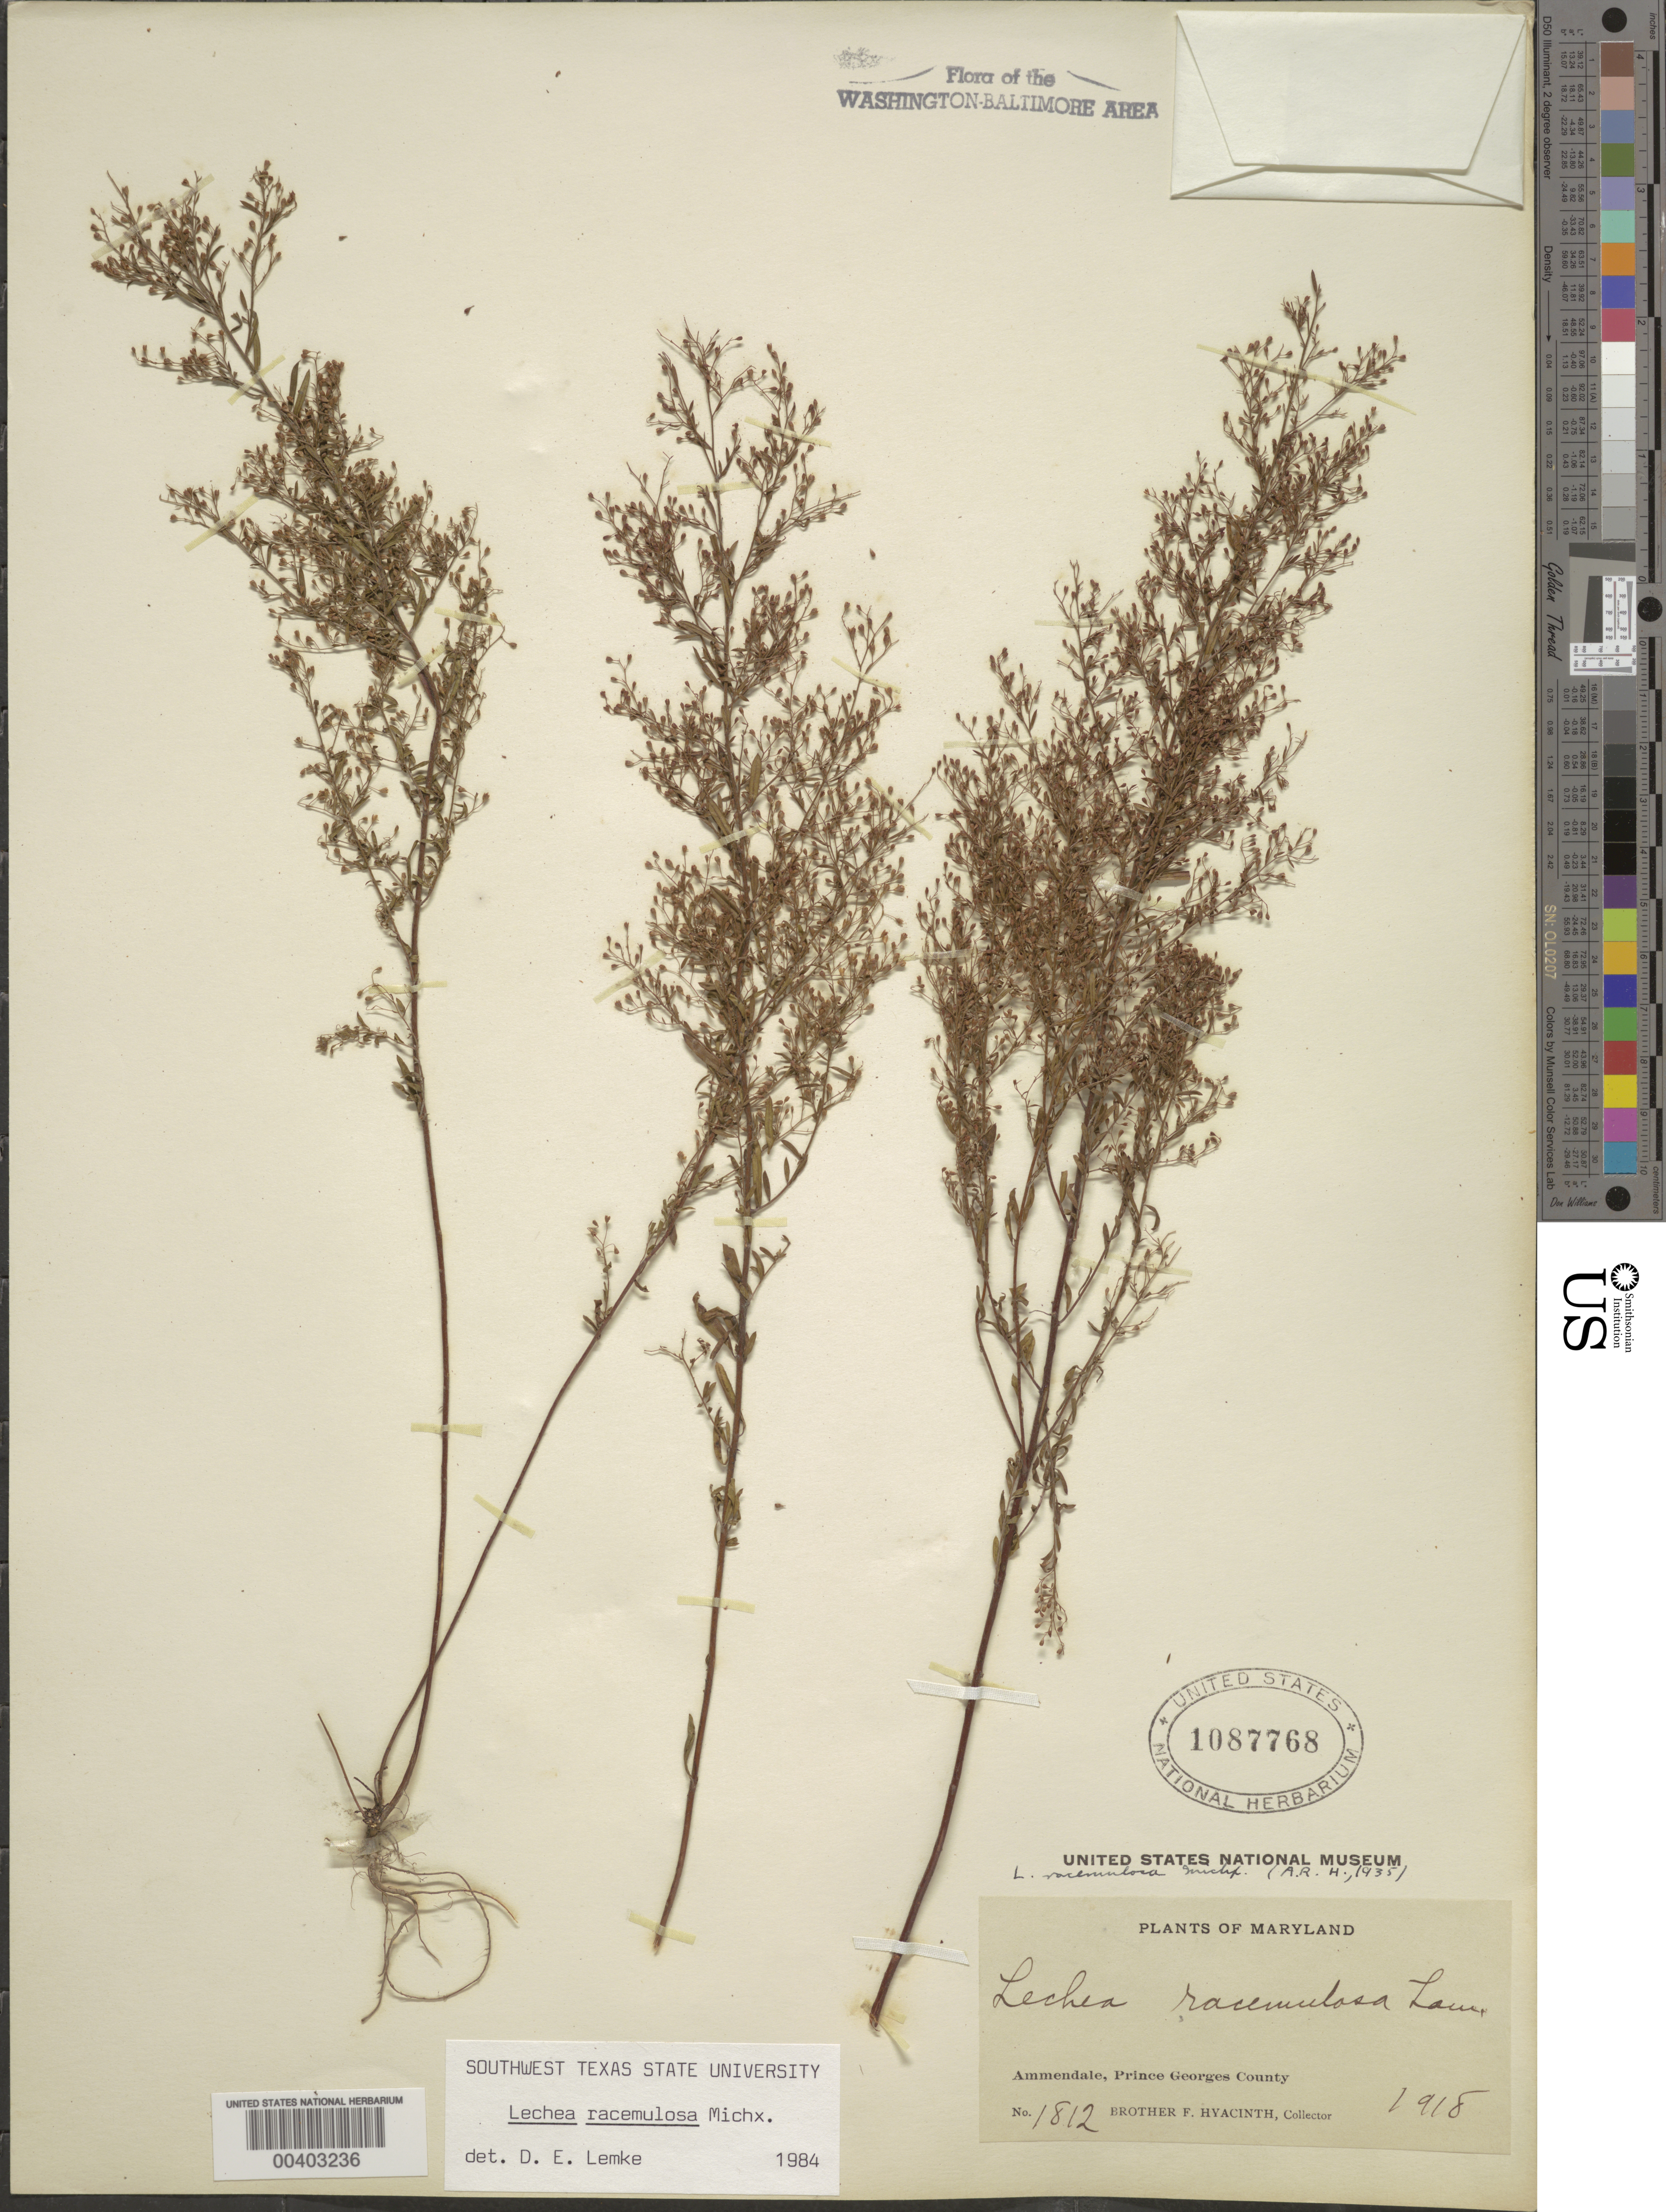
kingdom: Plantae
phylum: Tracheophyta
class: Magnoliopsida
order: Malvales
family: Cistaceae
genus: Lechea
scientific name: Lechea racemulosa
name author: Michx.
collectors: F. Hyacinth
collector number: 1812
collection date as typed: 1918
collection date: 1918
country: United States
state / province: Maryland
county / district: Prince George's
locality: Ammendale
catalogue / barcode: US 1087768